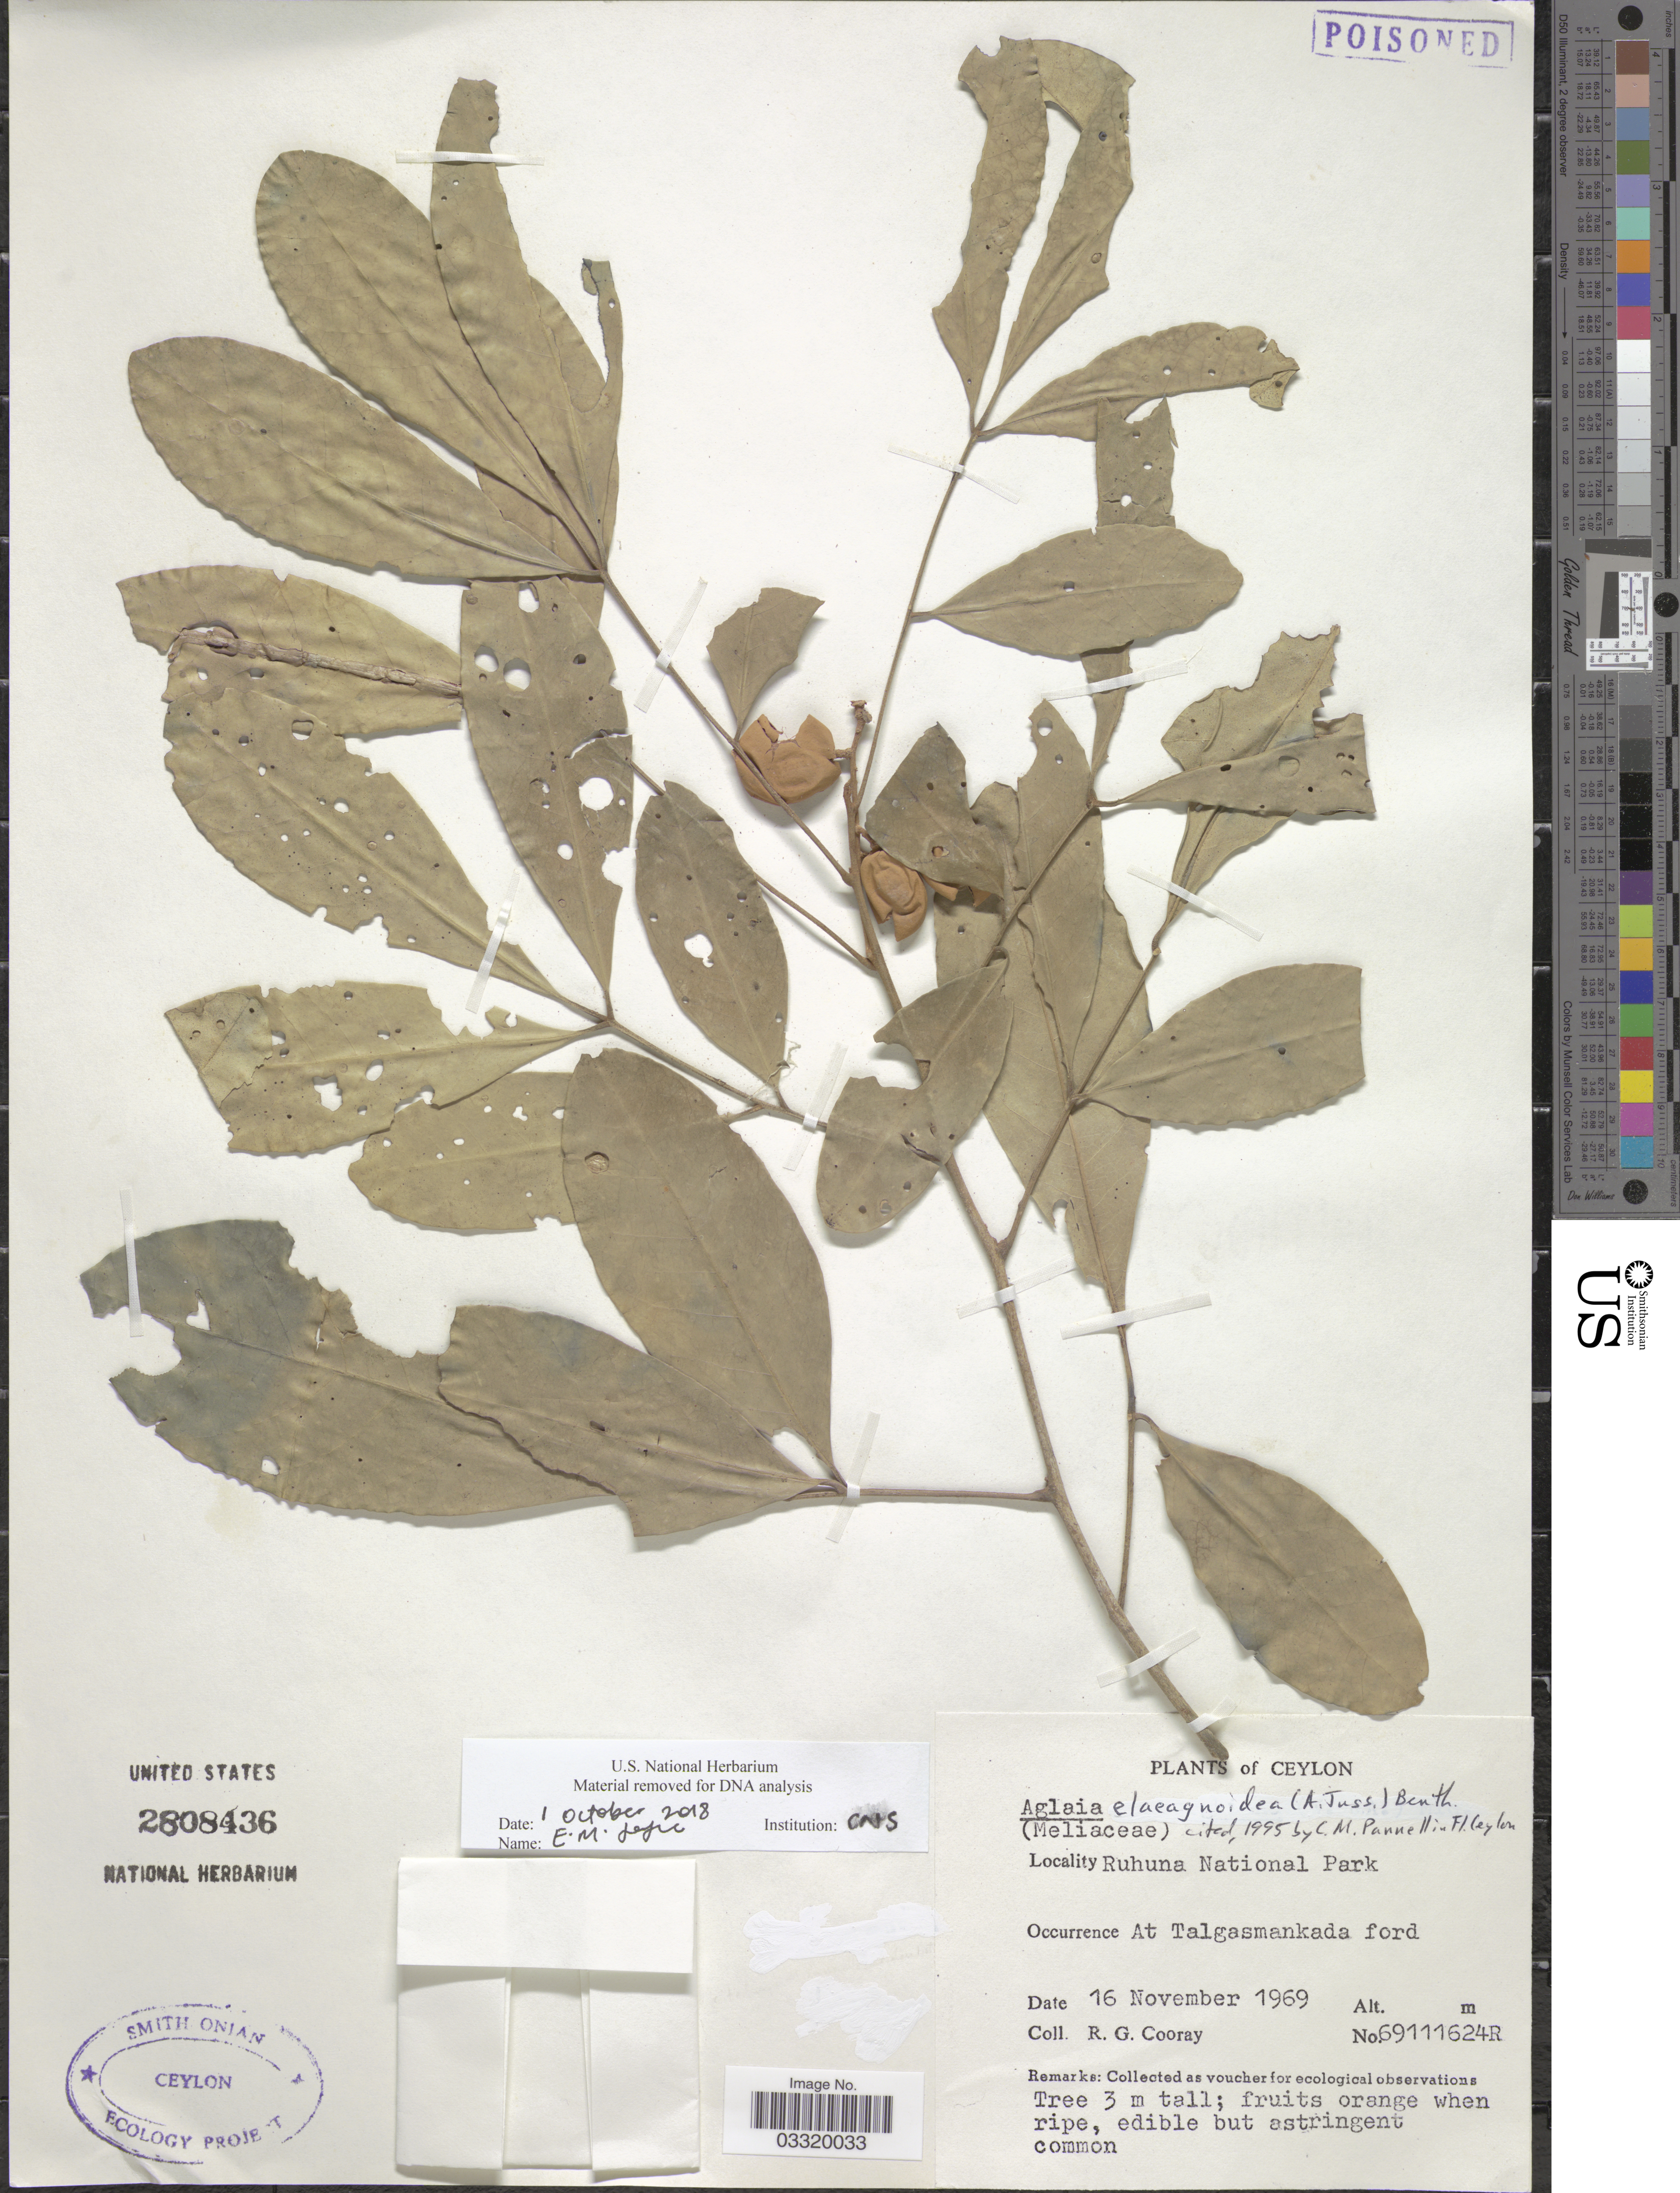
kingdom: Plantae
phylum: Tracheophyta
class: Magnoliopsida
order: Sapindales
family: Meliaceae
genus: Aglaia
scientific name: Aglaia elaeagnoidea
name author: (A. Juss.) Benth.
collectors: R. Cooray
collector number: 69111624R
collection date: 1969-11-16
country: Sri Lanka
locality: Ceylon. Ruhuna National Park. At Talgasmankada ford.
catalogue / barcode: US 2808436